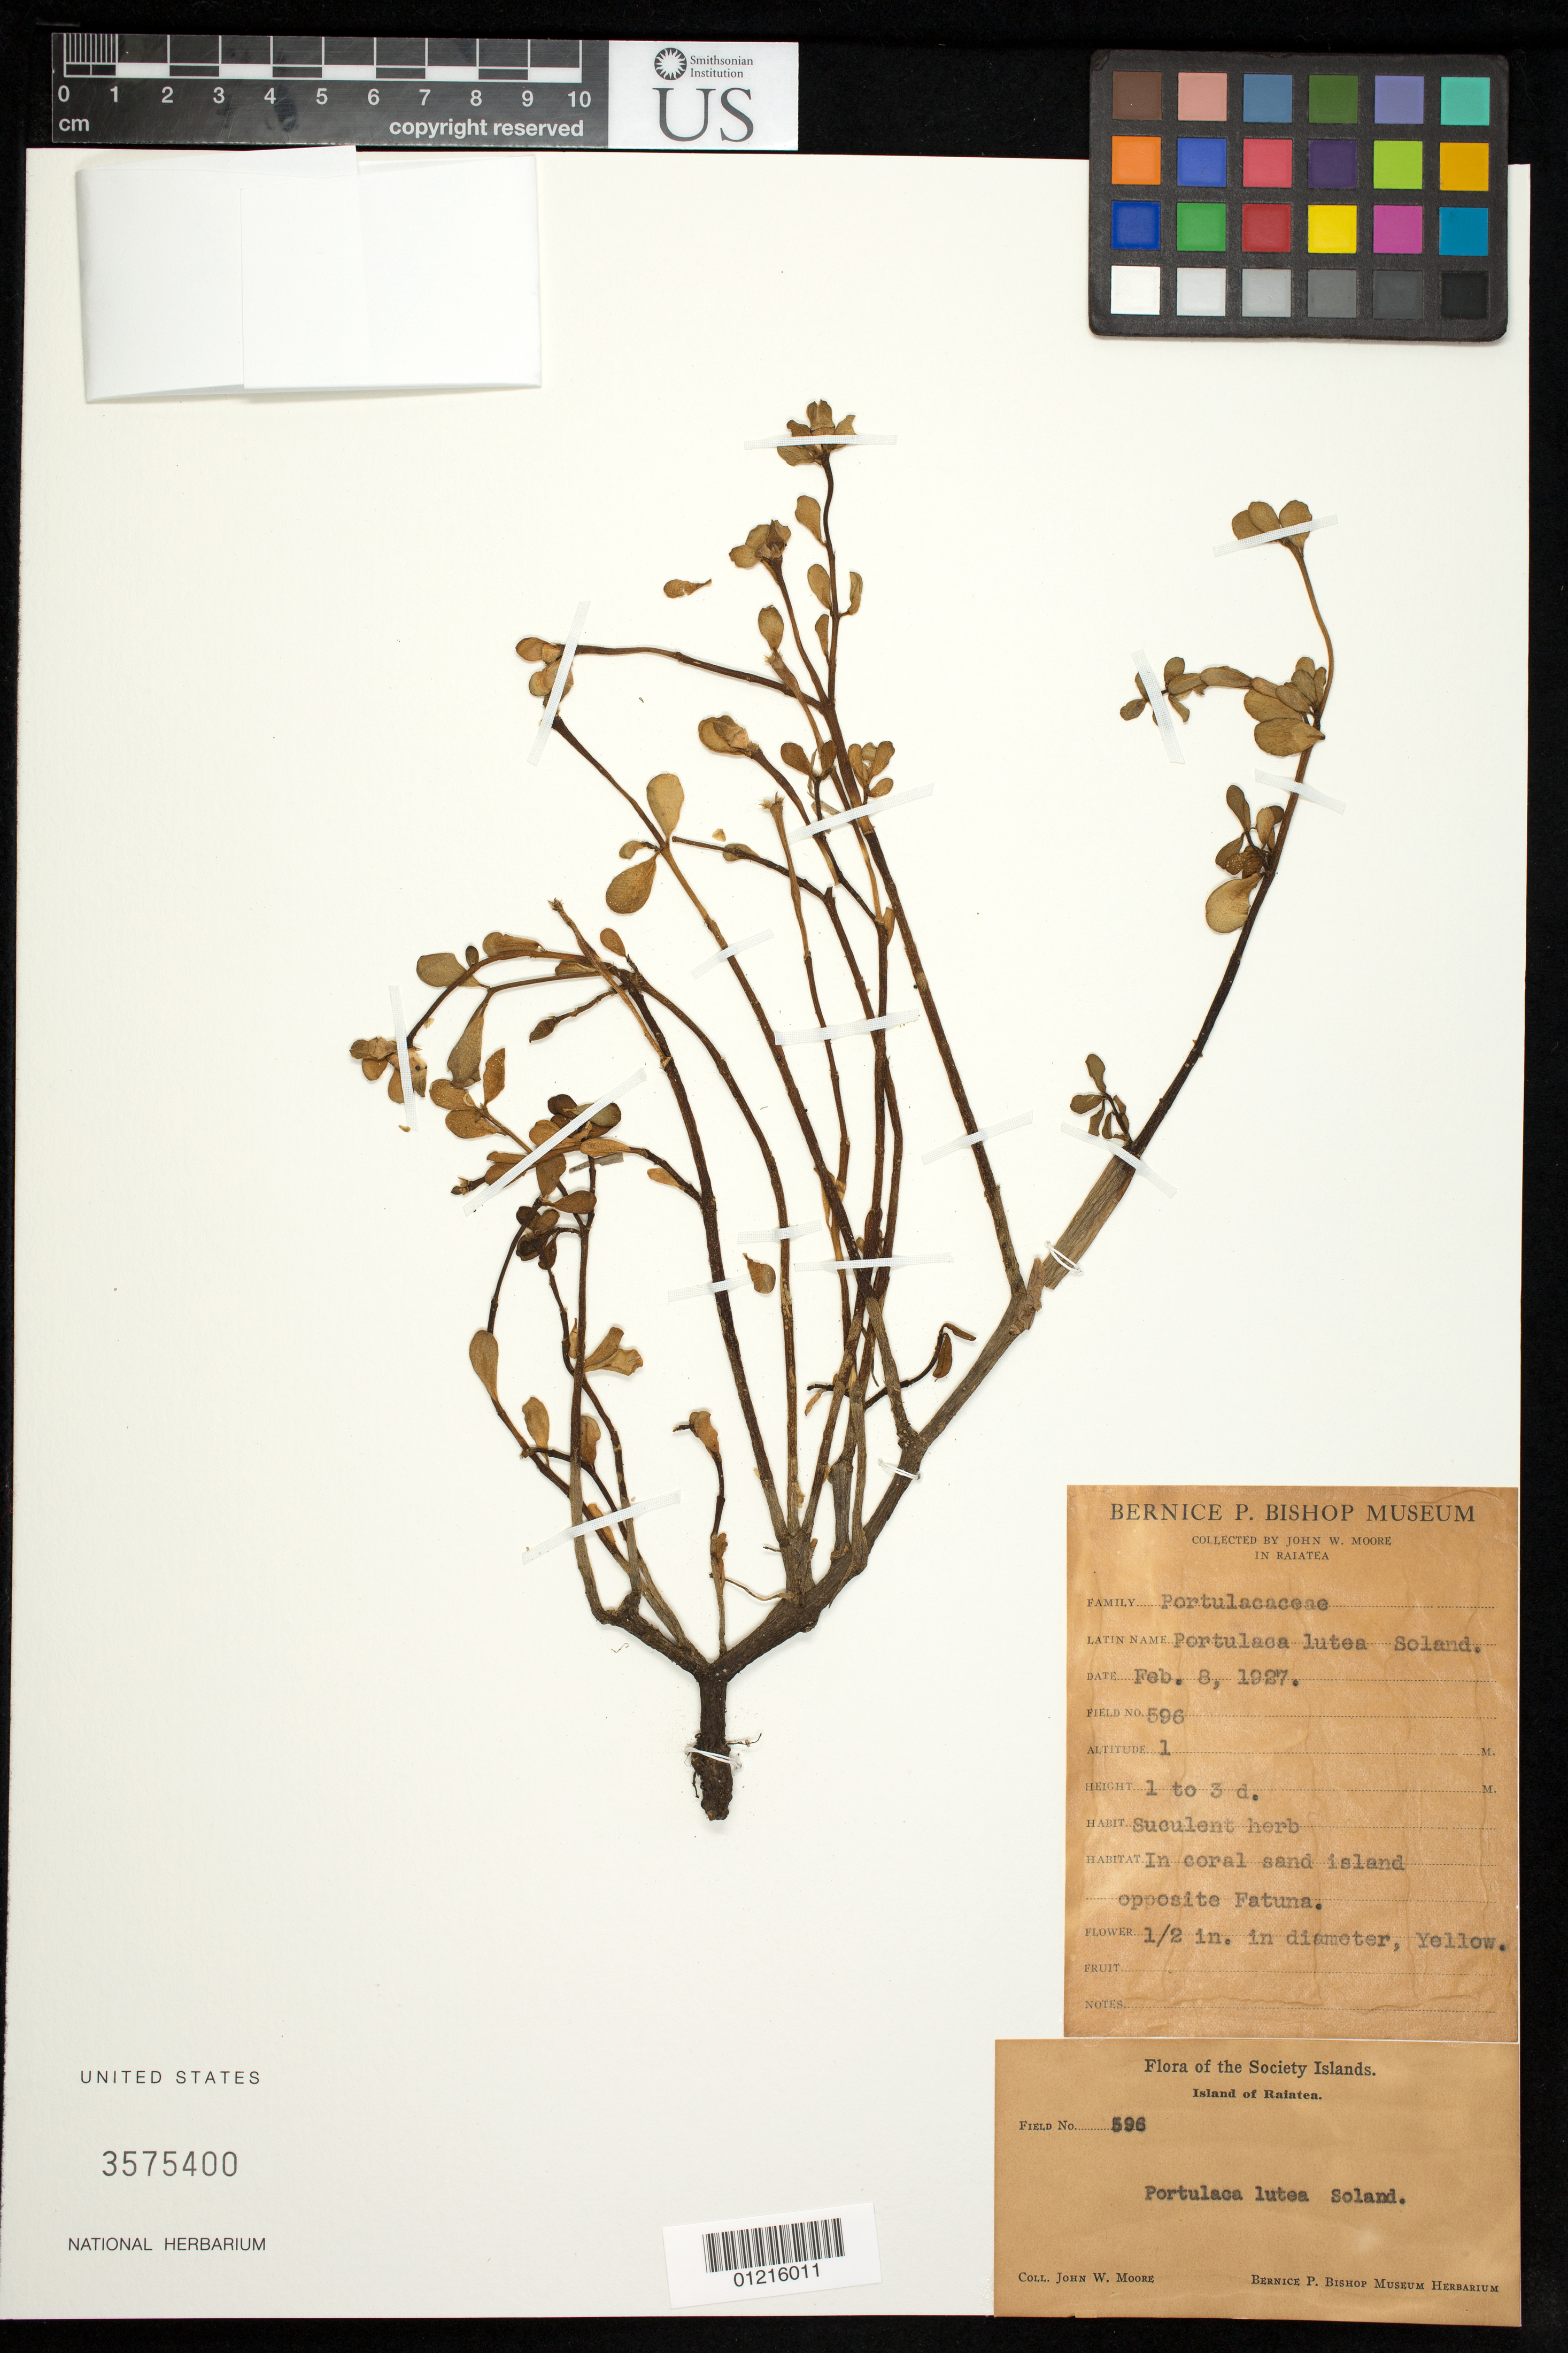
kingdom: Plantae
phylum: Tracheophyta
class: Magnoliopsida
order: Caryophyllales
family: Portulacaceae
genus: Portulaca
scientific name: Portulaca lutea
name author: Sol. ex G. Forst.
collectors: J. Moore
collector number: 596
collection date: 1927-02-08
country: French Polynesia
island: Raiatea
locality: Island opposite Fatuna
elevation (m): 1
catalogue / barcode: US 3575400